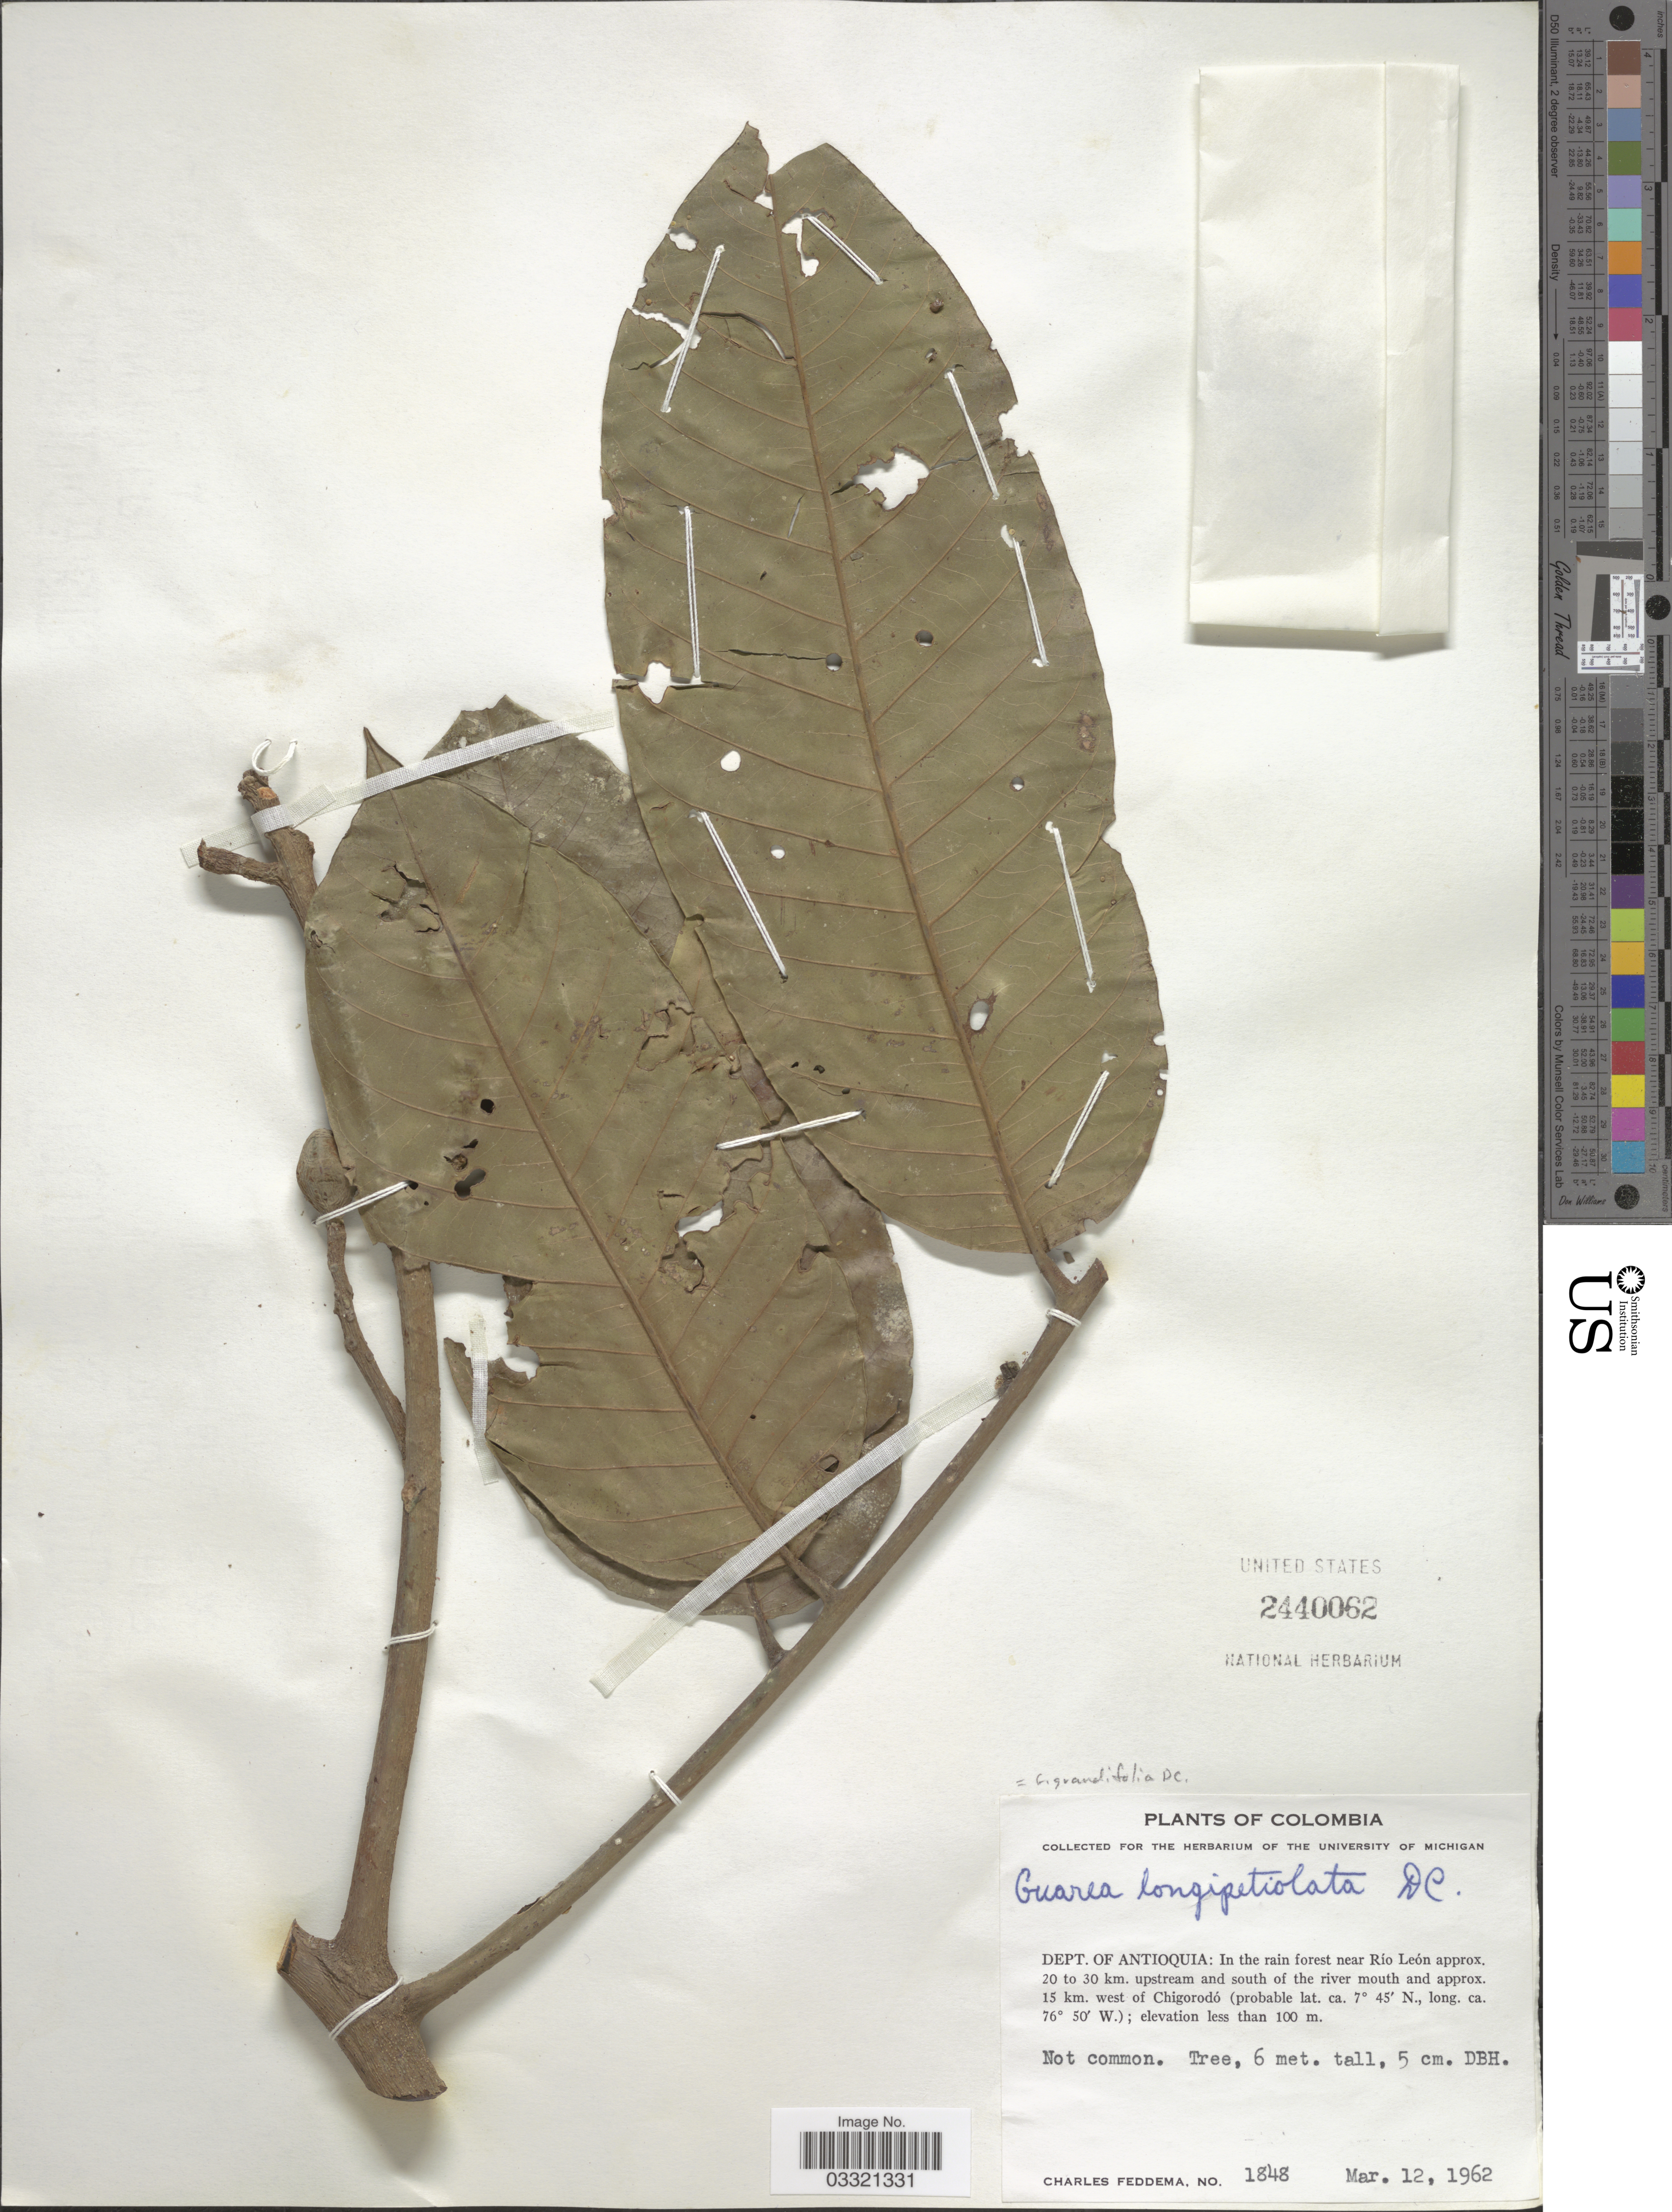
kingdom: Plantae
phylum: Tracheophyta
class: Magnoliopsida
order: Sapindales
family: Meliaceae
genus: Guarea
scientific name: Guarea grandifolia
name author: DC.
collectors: C. Feddema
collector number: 1848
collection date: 1962-03-12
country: Colombia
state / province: Antioquia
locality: Dept. of Antioquia: In the rain forest near Río León approx. 20 to 30 km. upstream and south of the river mouth an approx. 15 km. west of Chigorodó.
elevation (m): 100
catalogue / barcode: US 2440062